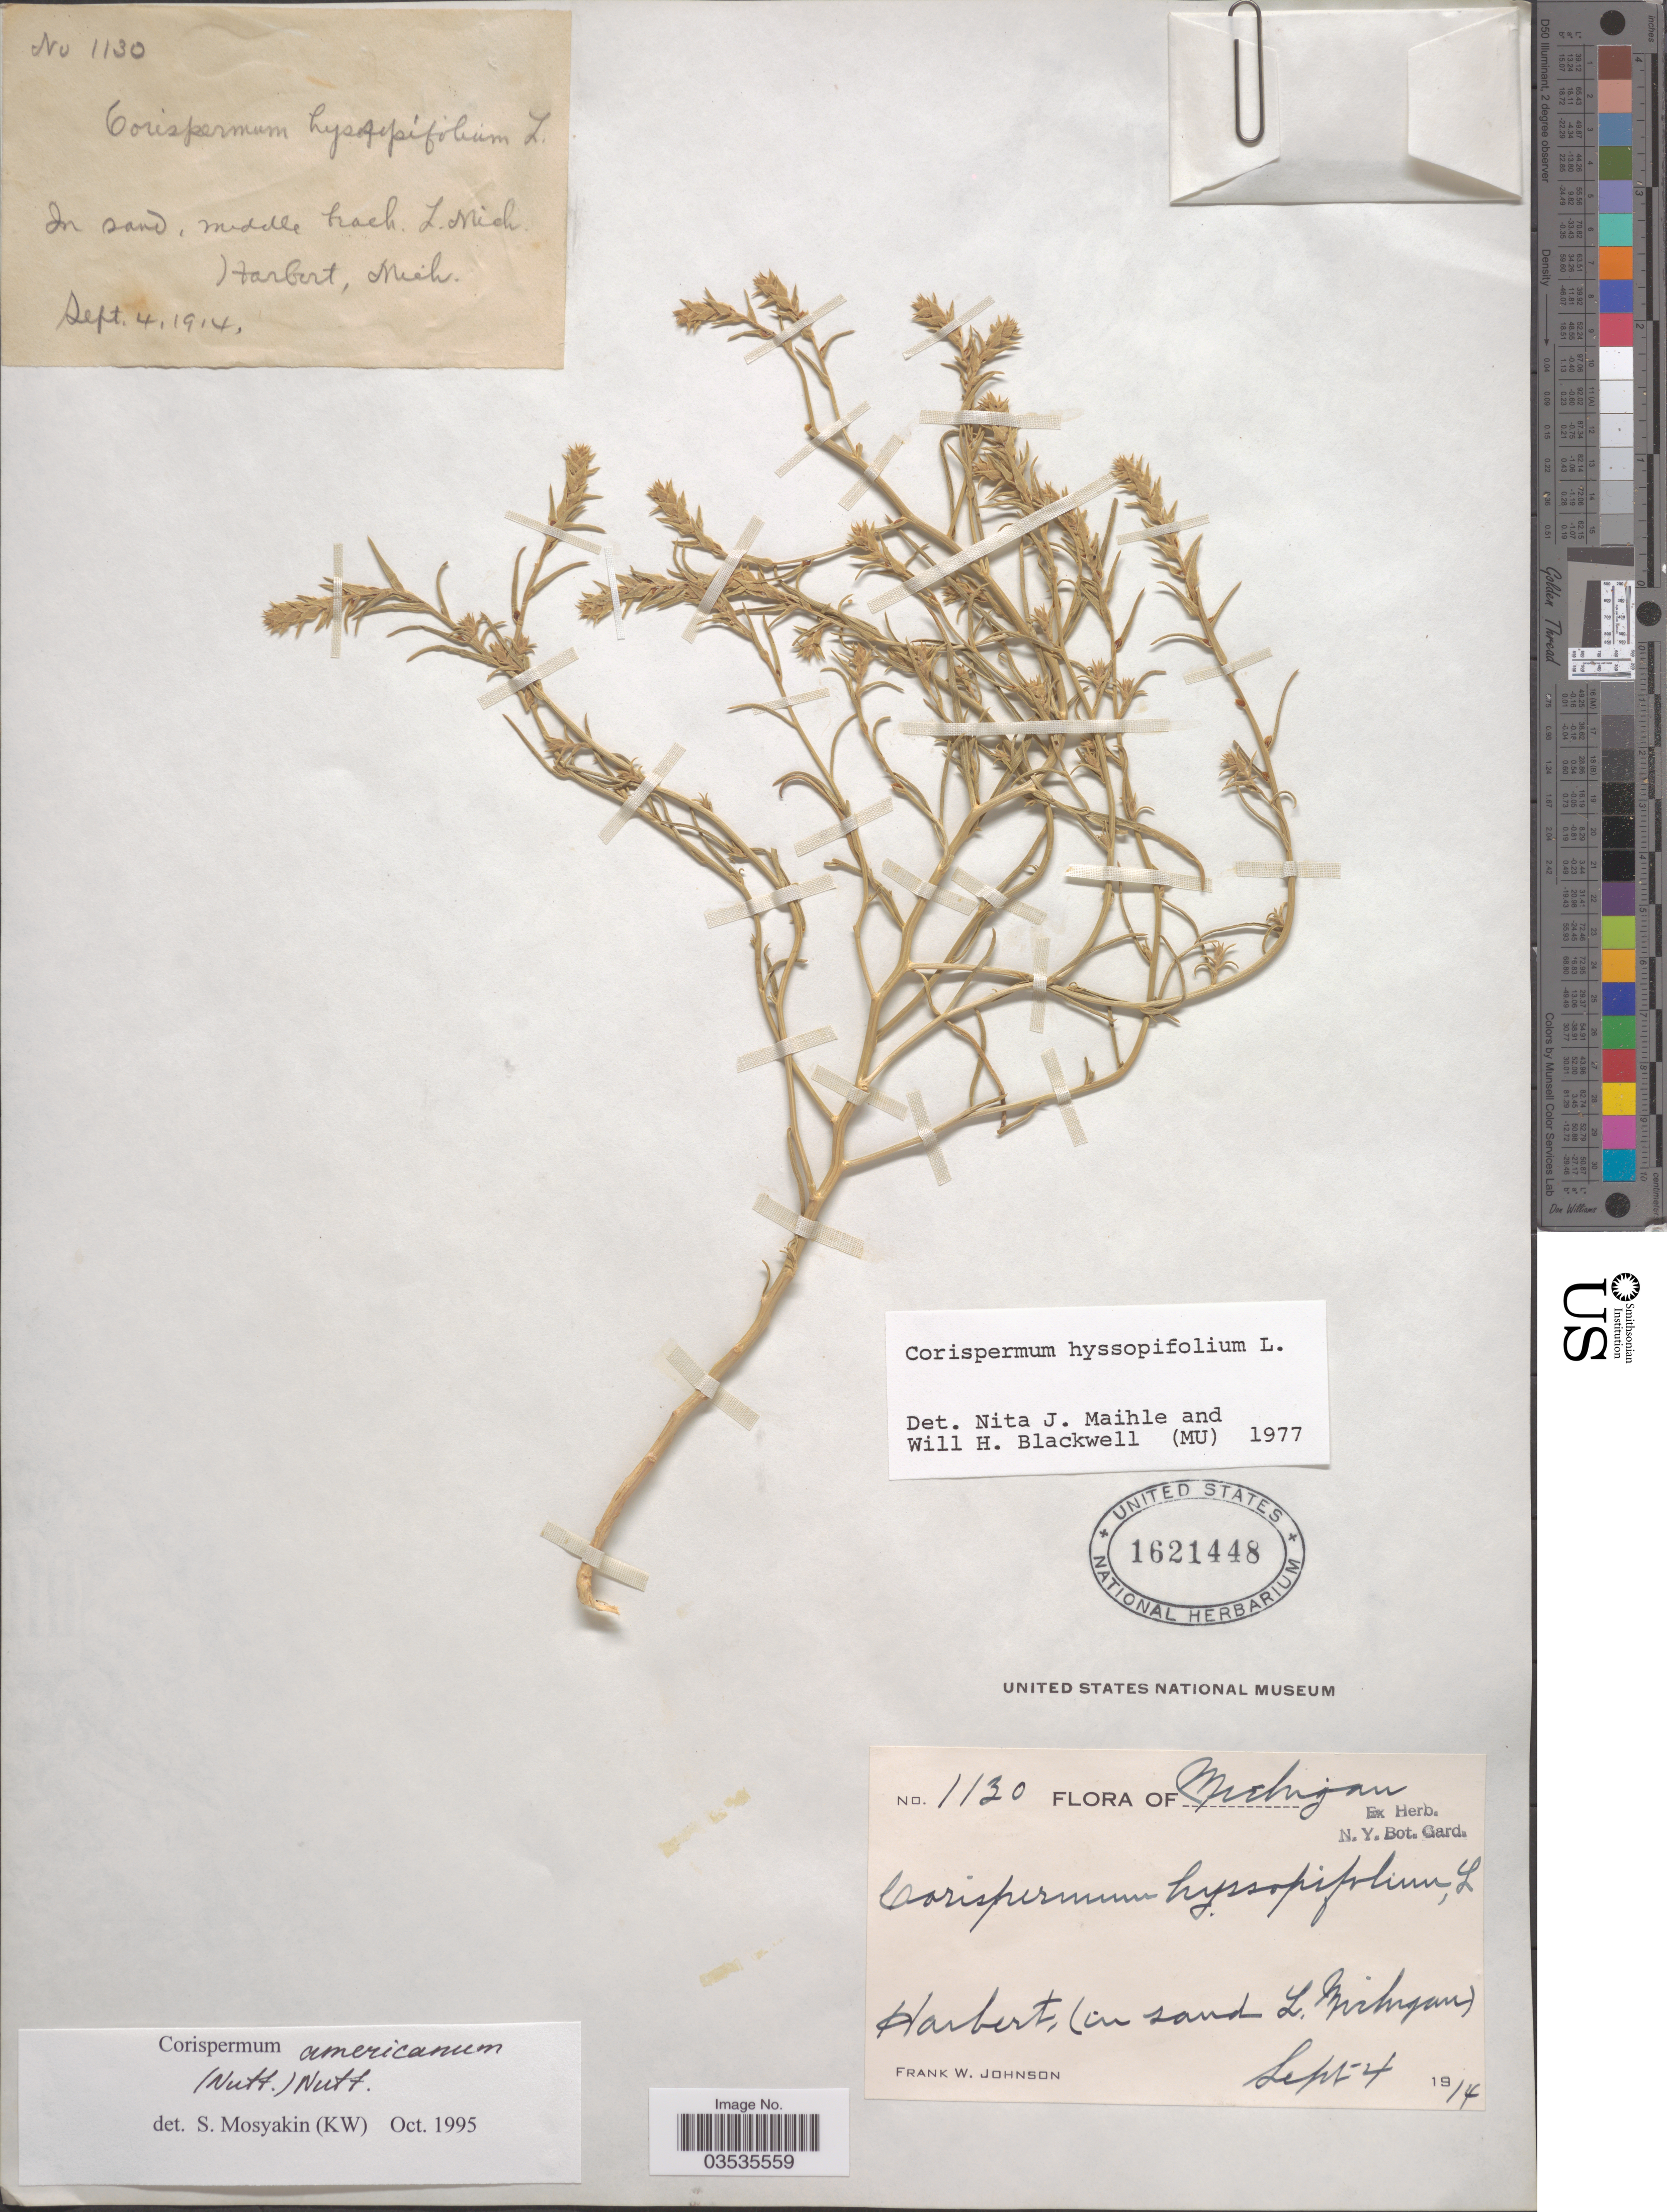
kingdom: Plantae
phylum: Tracheophyta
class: Magnoliopsida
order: Caryophyllales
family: Amaranthaceae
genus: Corispermum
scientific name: Corispermum americanum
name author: (Nutt.) Nutt.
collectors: F. W. Johnson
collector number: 1130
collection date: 1914-09-04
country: United States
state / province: Michigan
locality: Harbert, In sand, middle beach L. Michigan.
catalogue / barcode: US 1621448